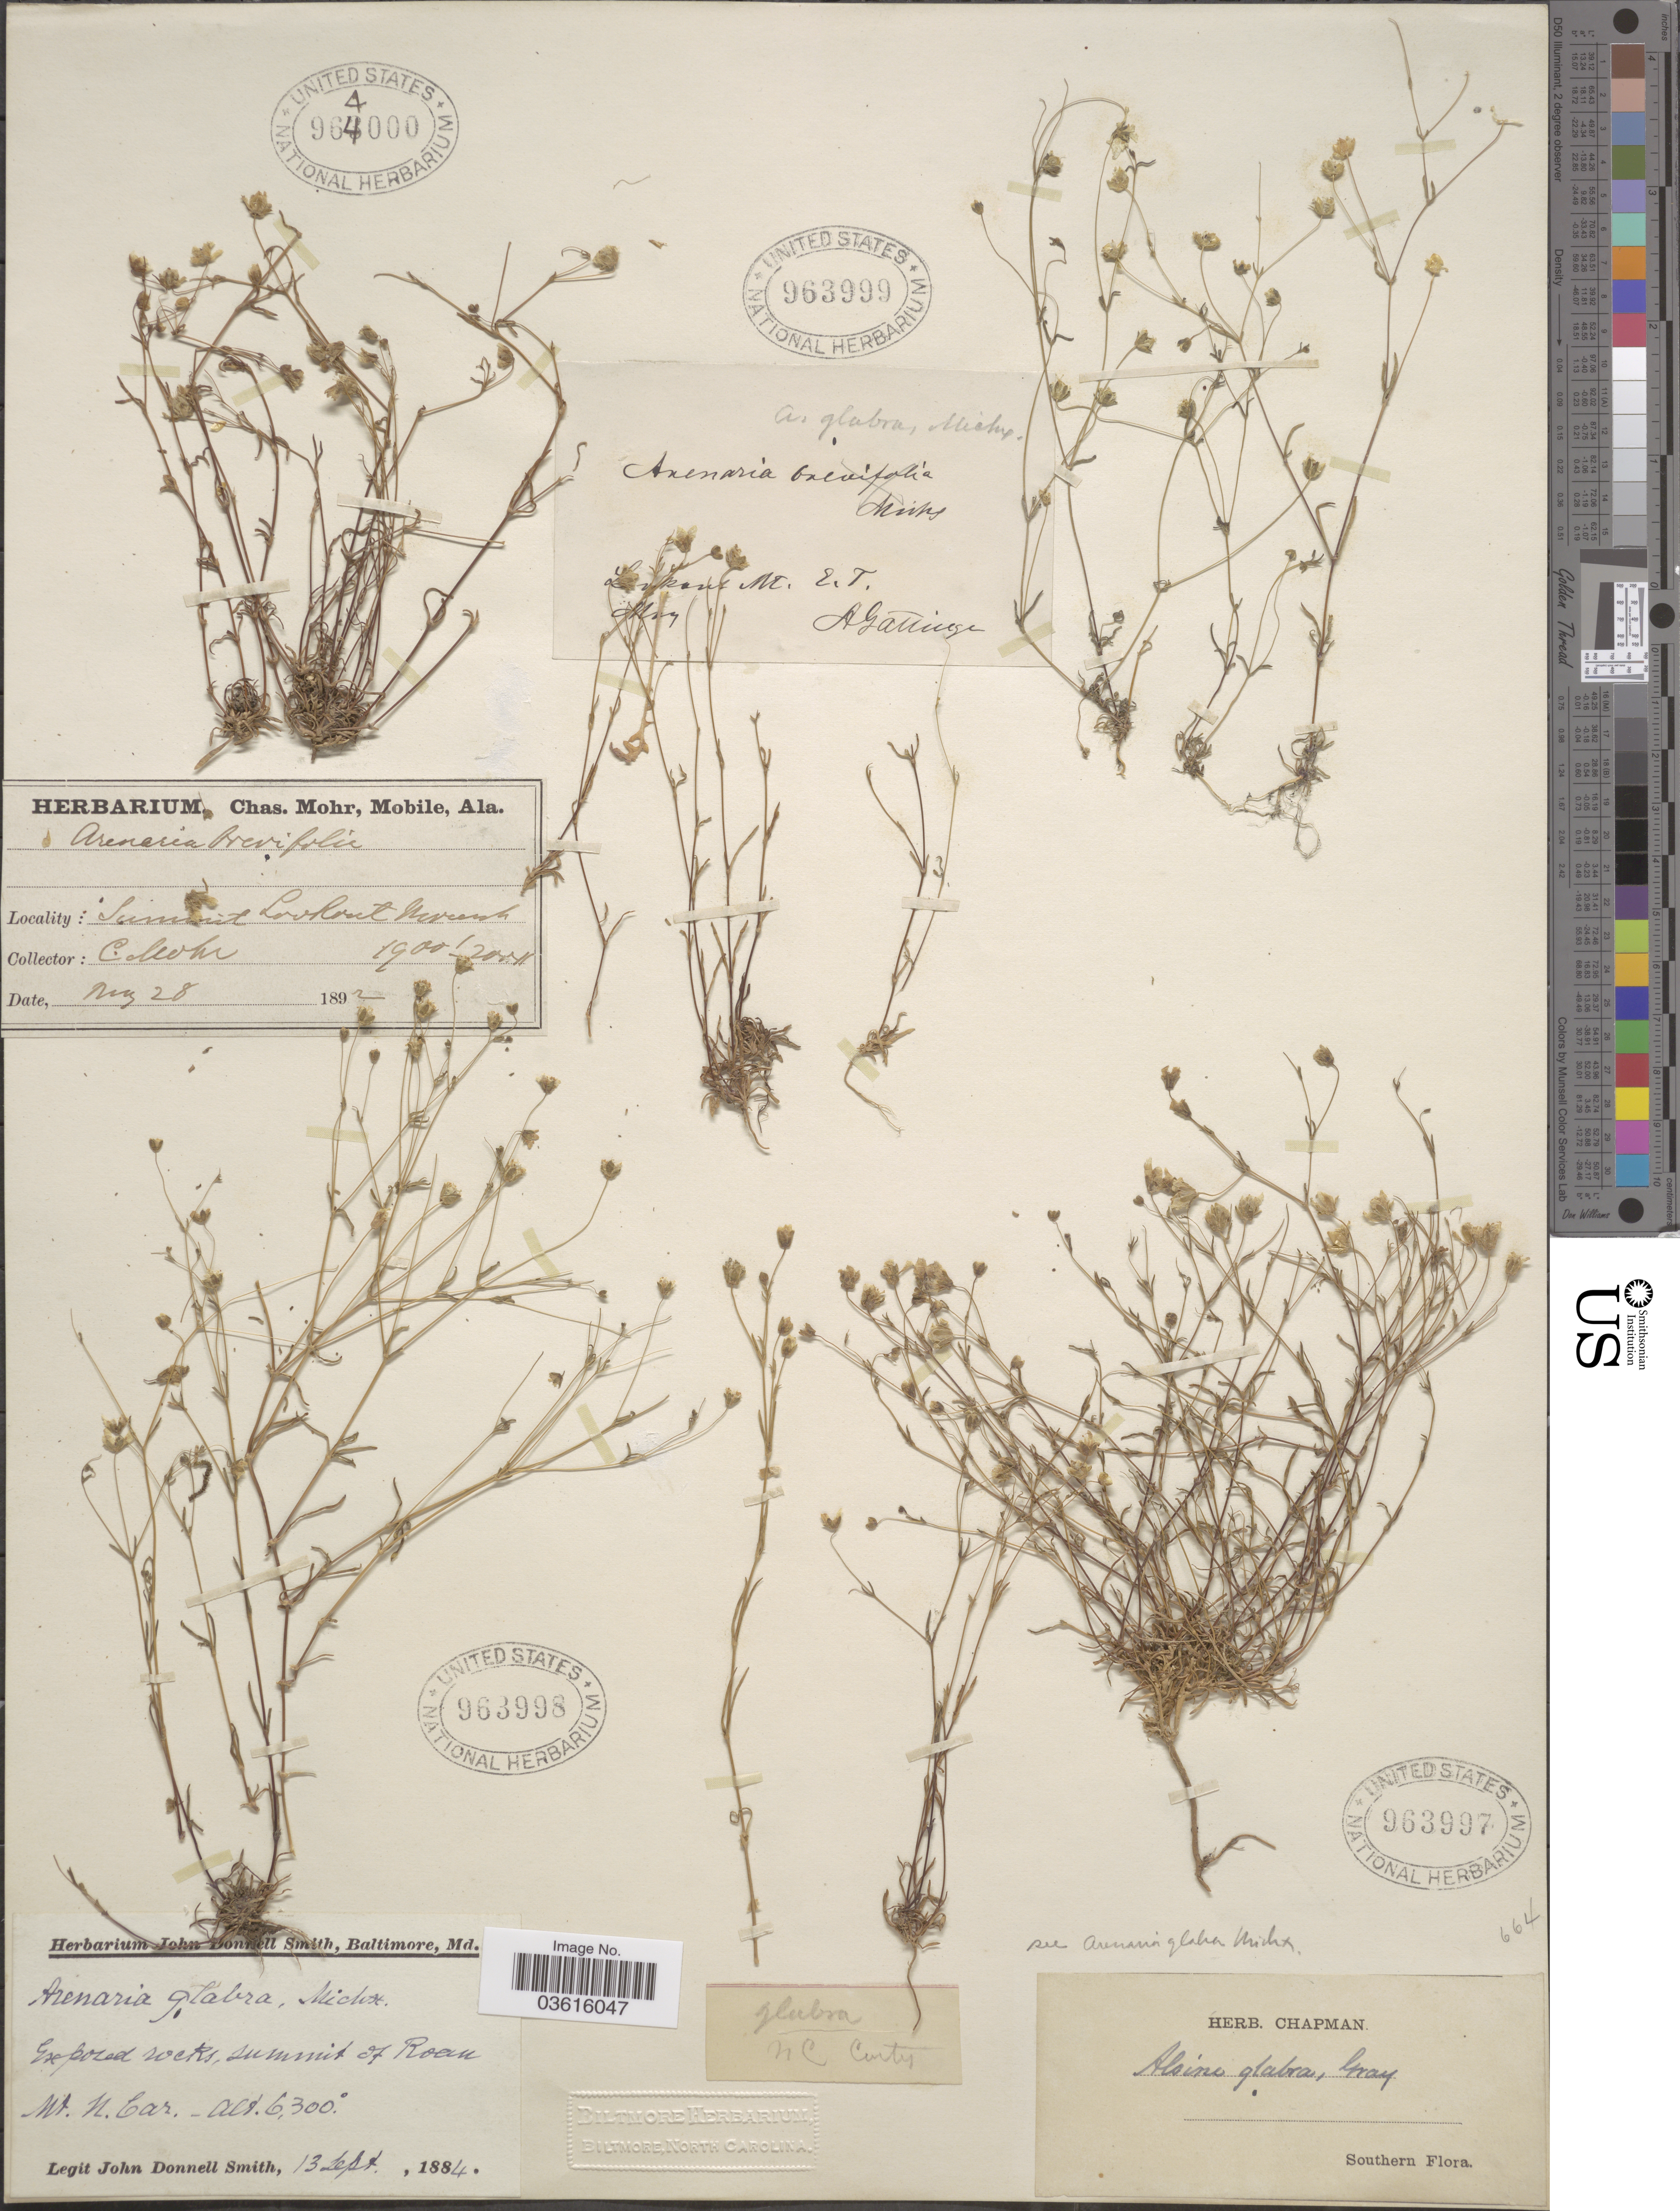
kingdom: Plantae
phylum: Tracheophyta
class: Magnoliopsida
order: Caryophyllales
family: Caryophyllaceae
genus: Minuartia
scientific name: Minuartia glabra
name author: (Michx.) Mattf.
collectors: A. Gattinger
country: United States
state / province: Tennessee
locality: Lookout Mt. E.T.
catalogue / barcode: US 963999-4